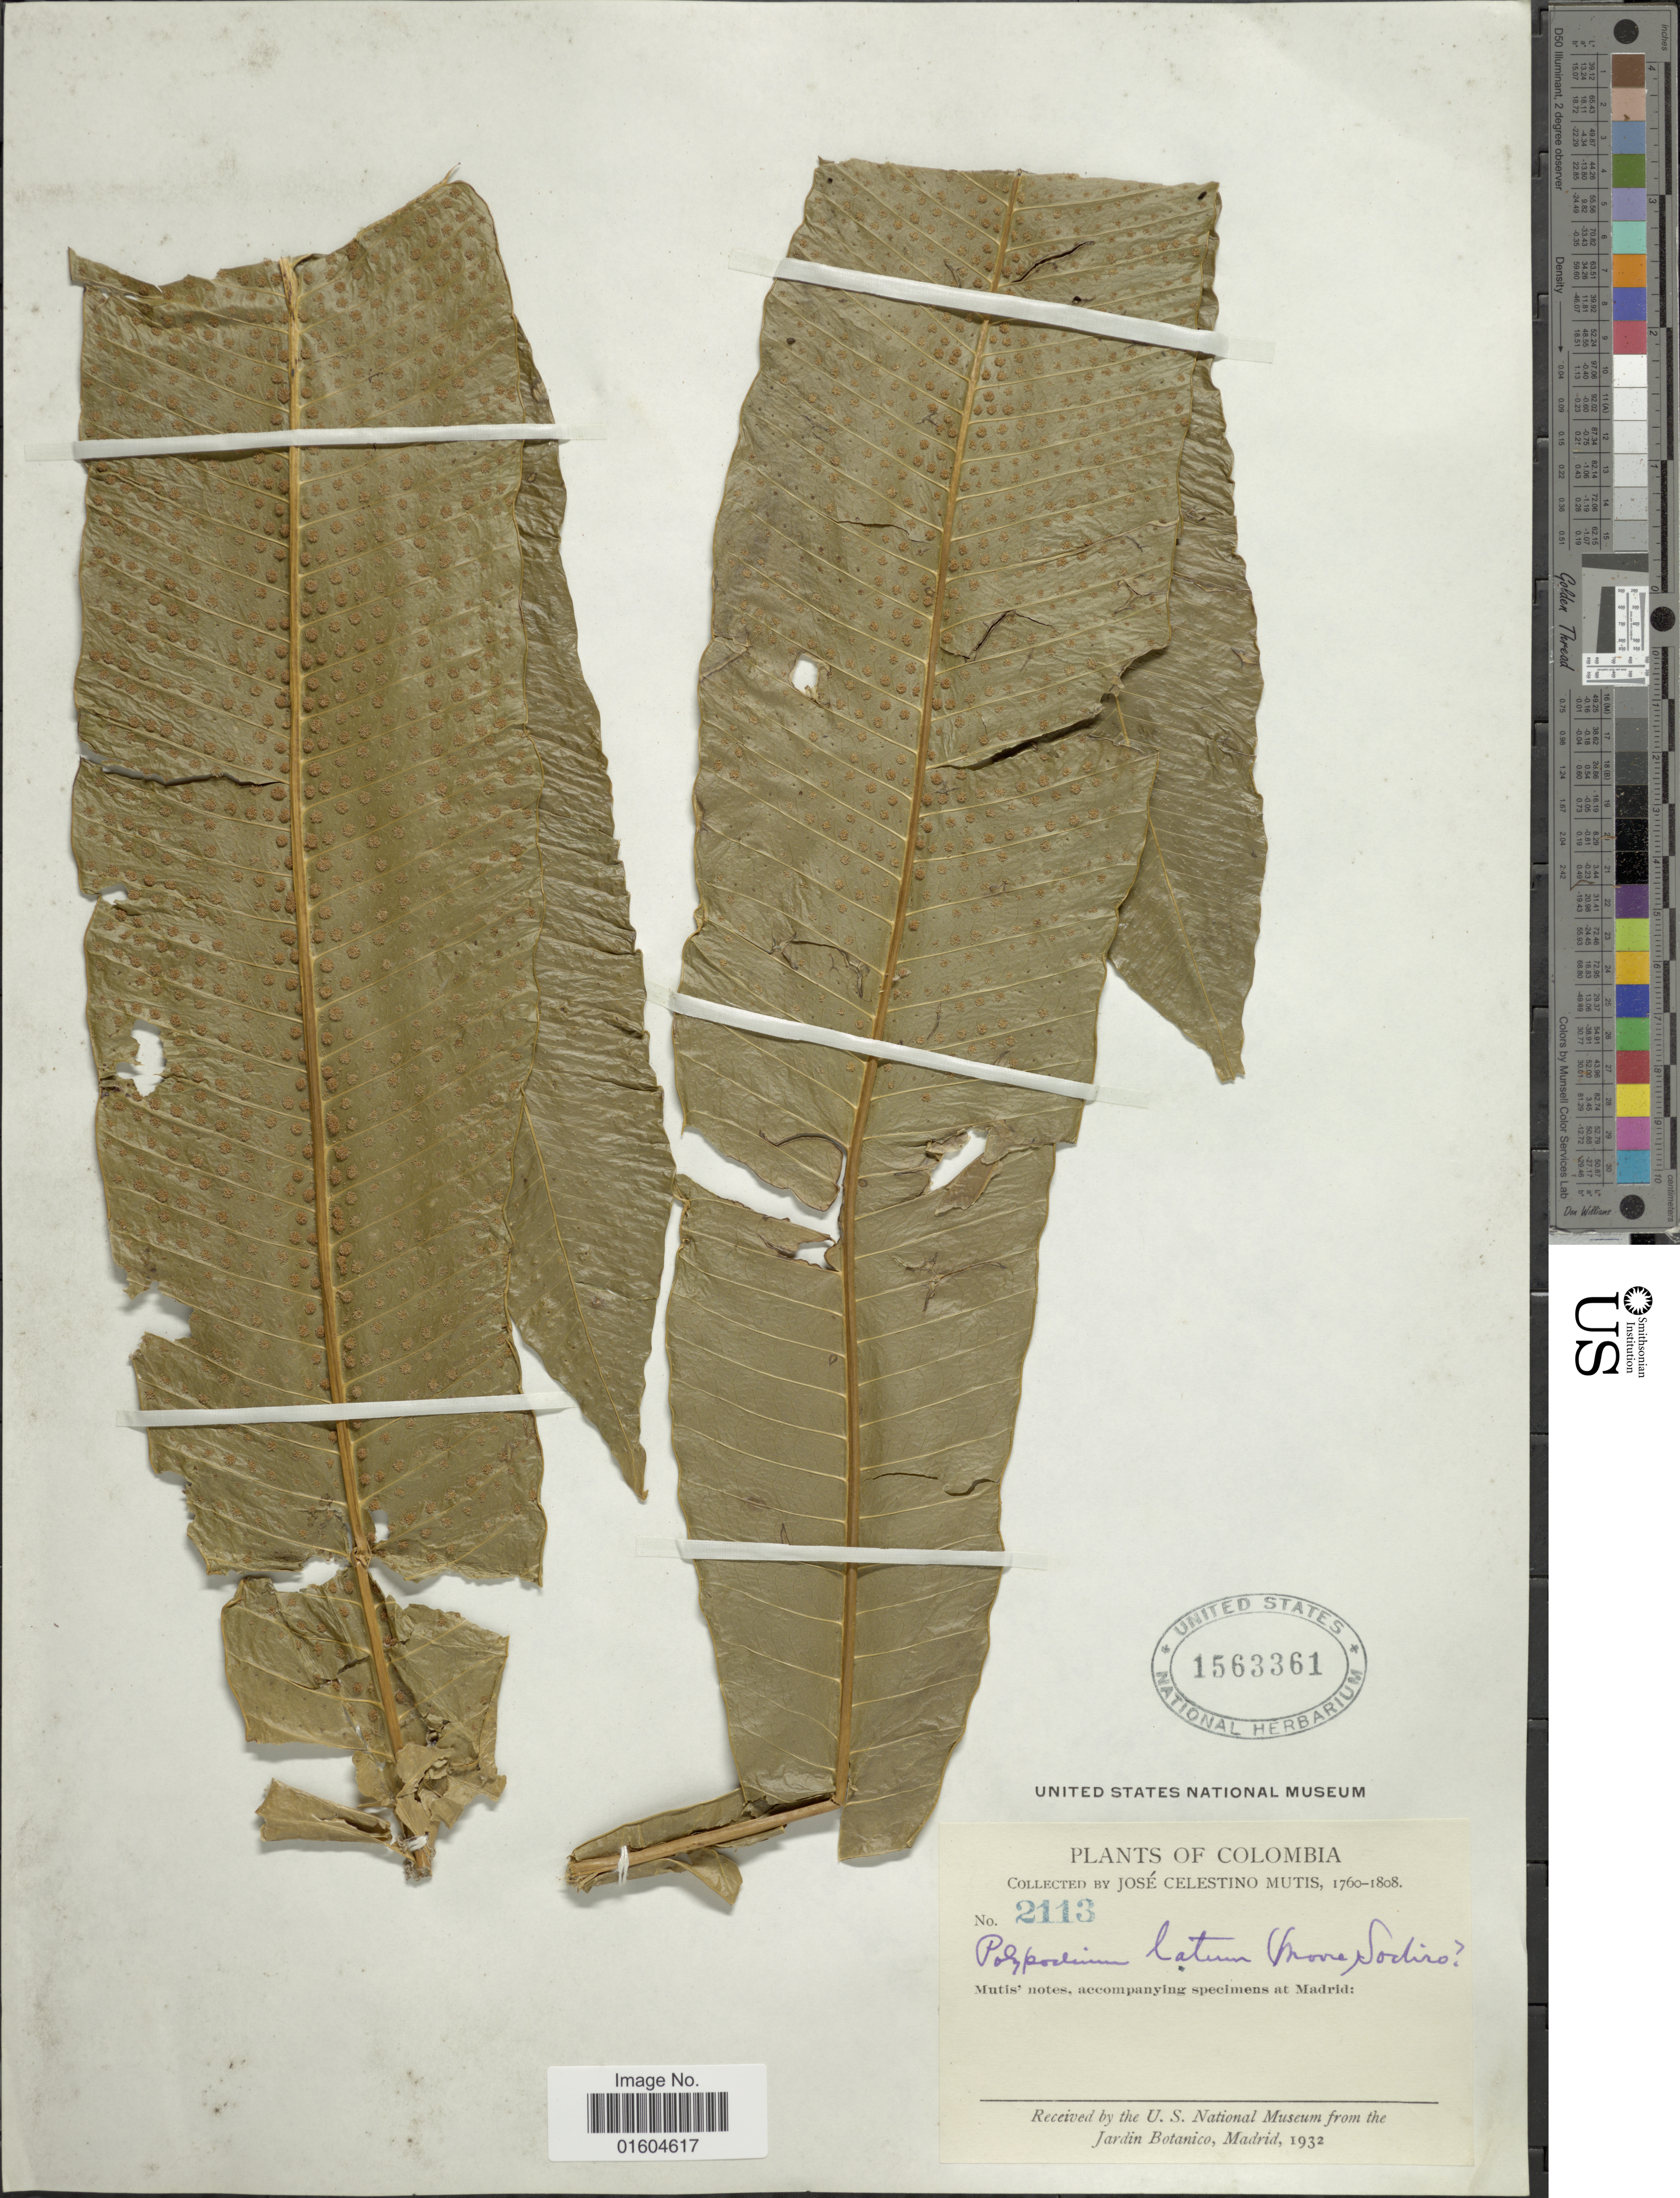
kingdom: Plantae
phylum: Tracheophyta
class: Polypodiopsida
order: Polypodiales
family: Polypodiaceae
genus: Campyloneurum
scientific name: Campyloneurum phyllitidis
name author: (L.) C. Presl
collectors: J. C. B. Mutis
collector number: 2113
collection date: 1760/1808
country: Colombia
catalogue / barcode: US 1563361